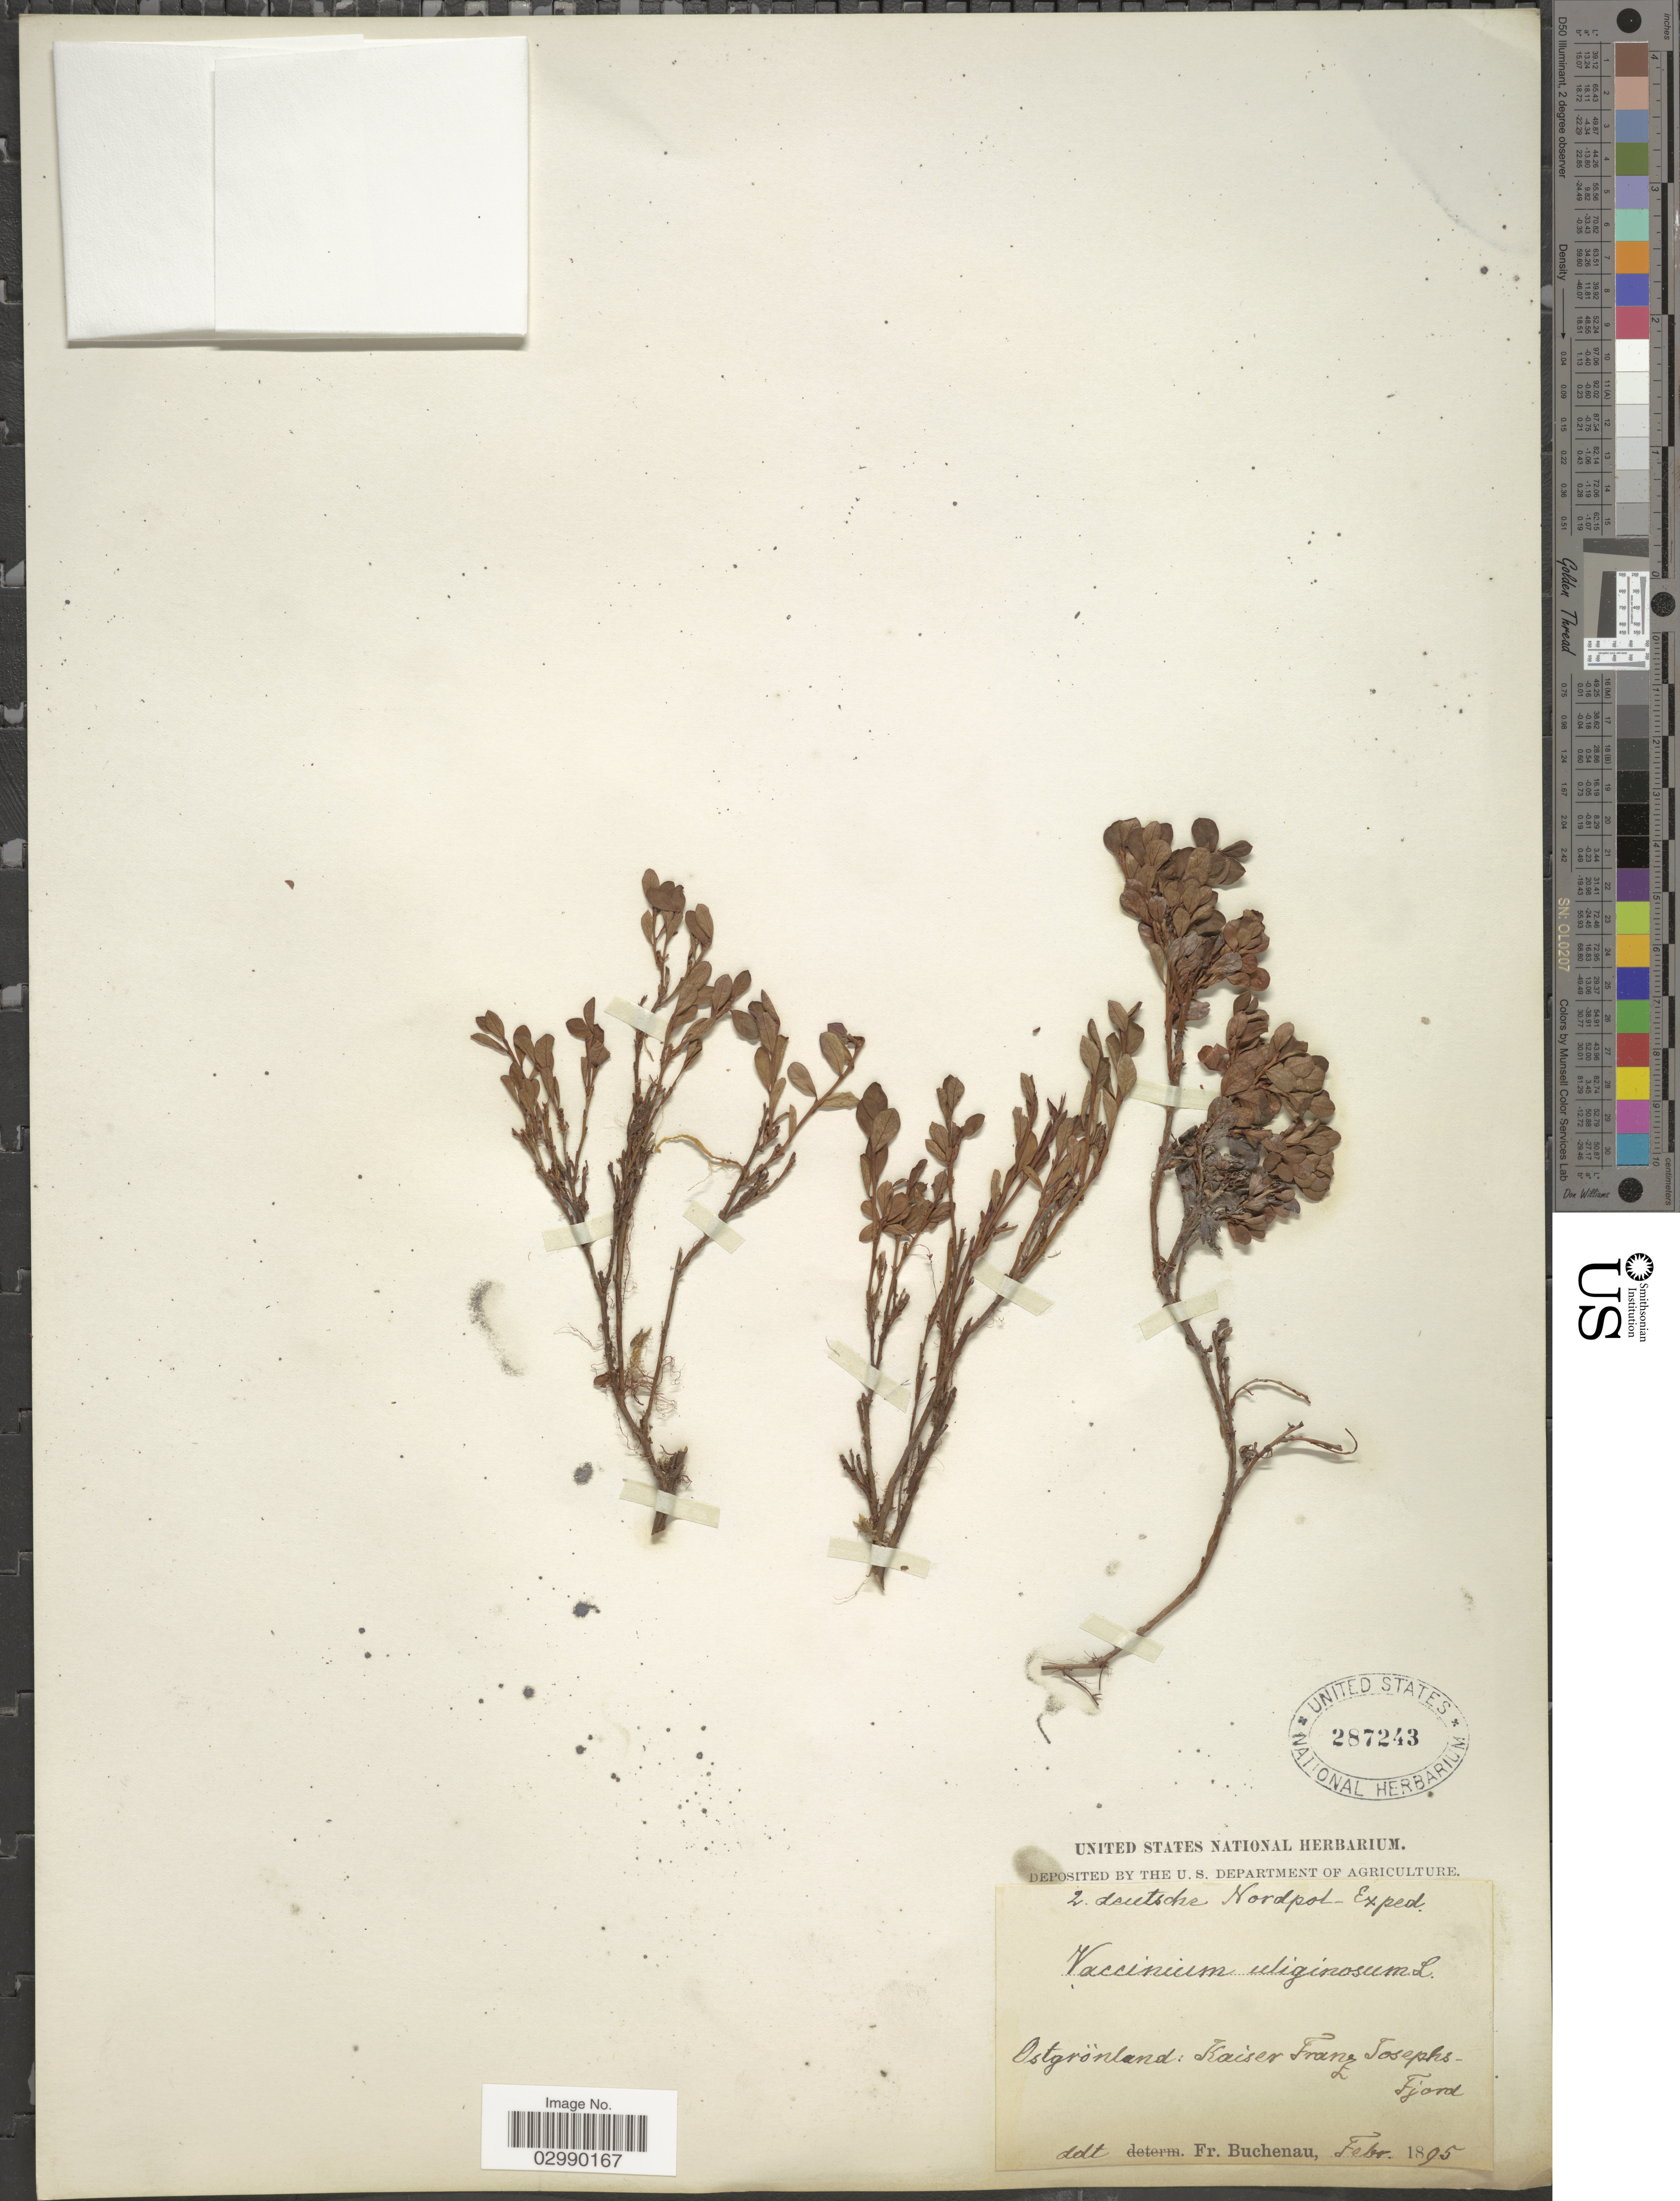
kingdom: Plantae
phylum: Tracheophyta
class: Magnoliopsida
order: Ericales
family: Ericaceae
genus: Vaccinium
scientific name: Vaccinium uliginosum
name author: L.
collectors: ex herb. United States National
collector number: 2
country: Greenland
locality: Deutsche Nordpol-Exped., Ostgrönland: Kaiser Franz Josephs-Fjord.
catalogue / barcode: US 287243